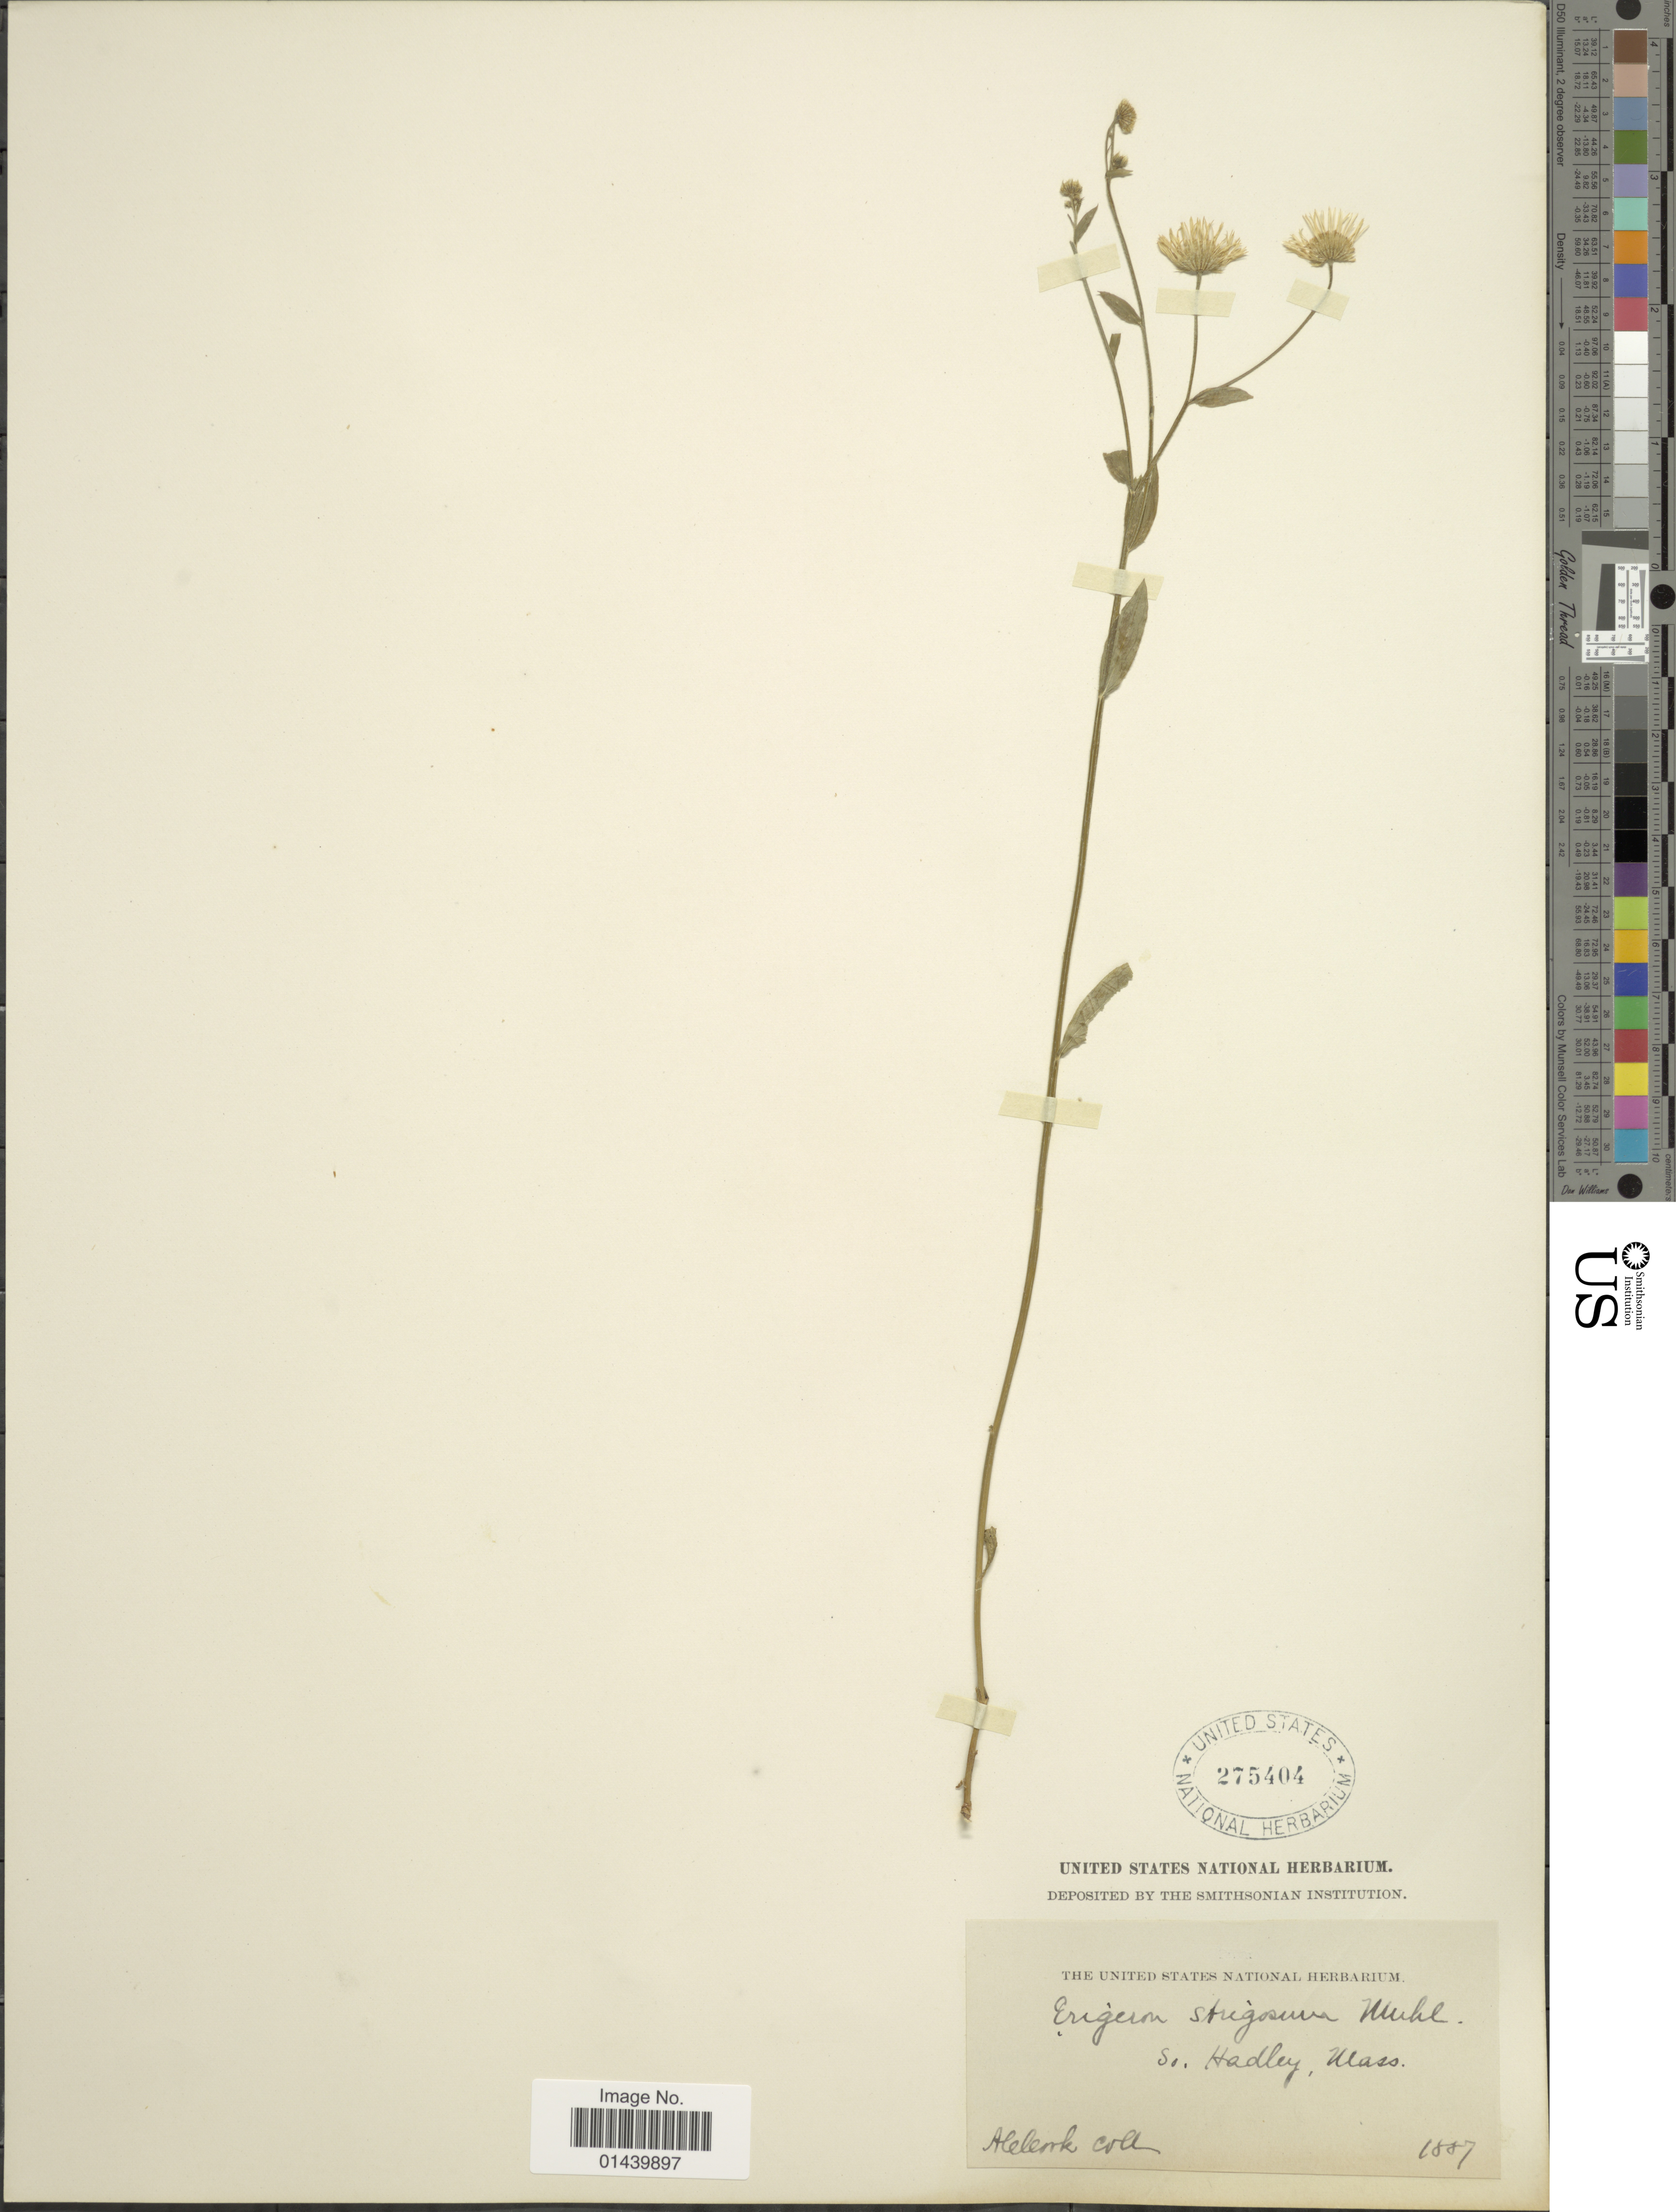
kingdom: Plantae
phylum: Tracheophyta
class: Magnoliopsida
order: Asterales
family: Asteraceae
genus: Erigeron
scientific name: Erigeron strigosus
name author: Muhl. ex Willd.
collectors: A. Cook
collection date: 1887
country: United States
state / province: Massachusetts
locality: So. Hadley, Mass.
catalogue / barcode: US 275404